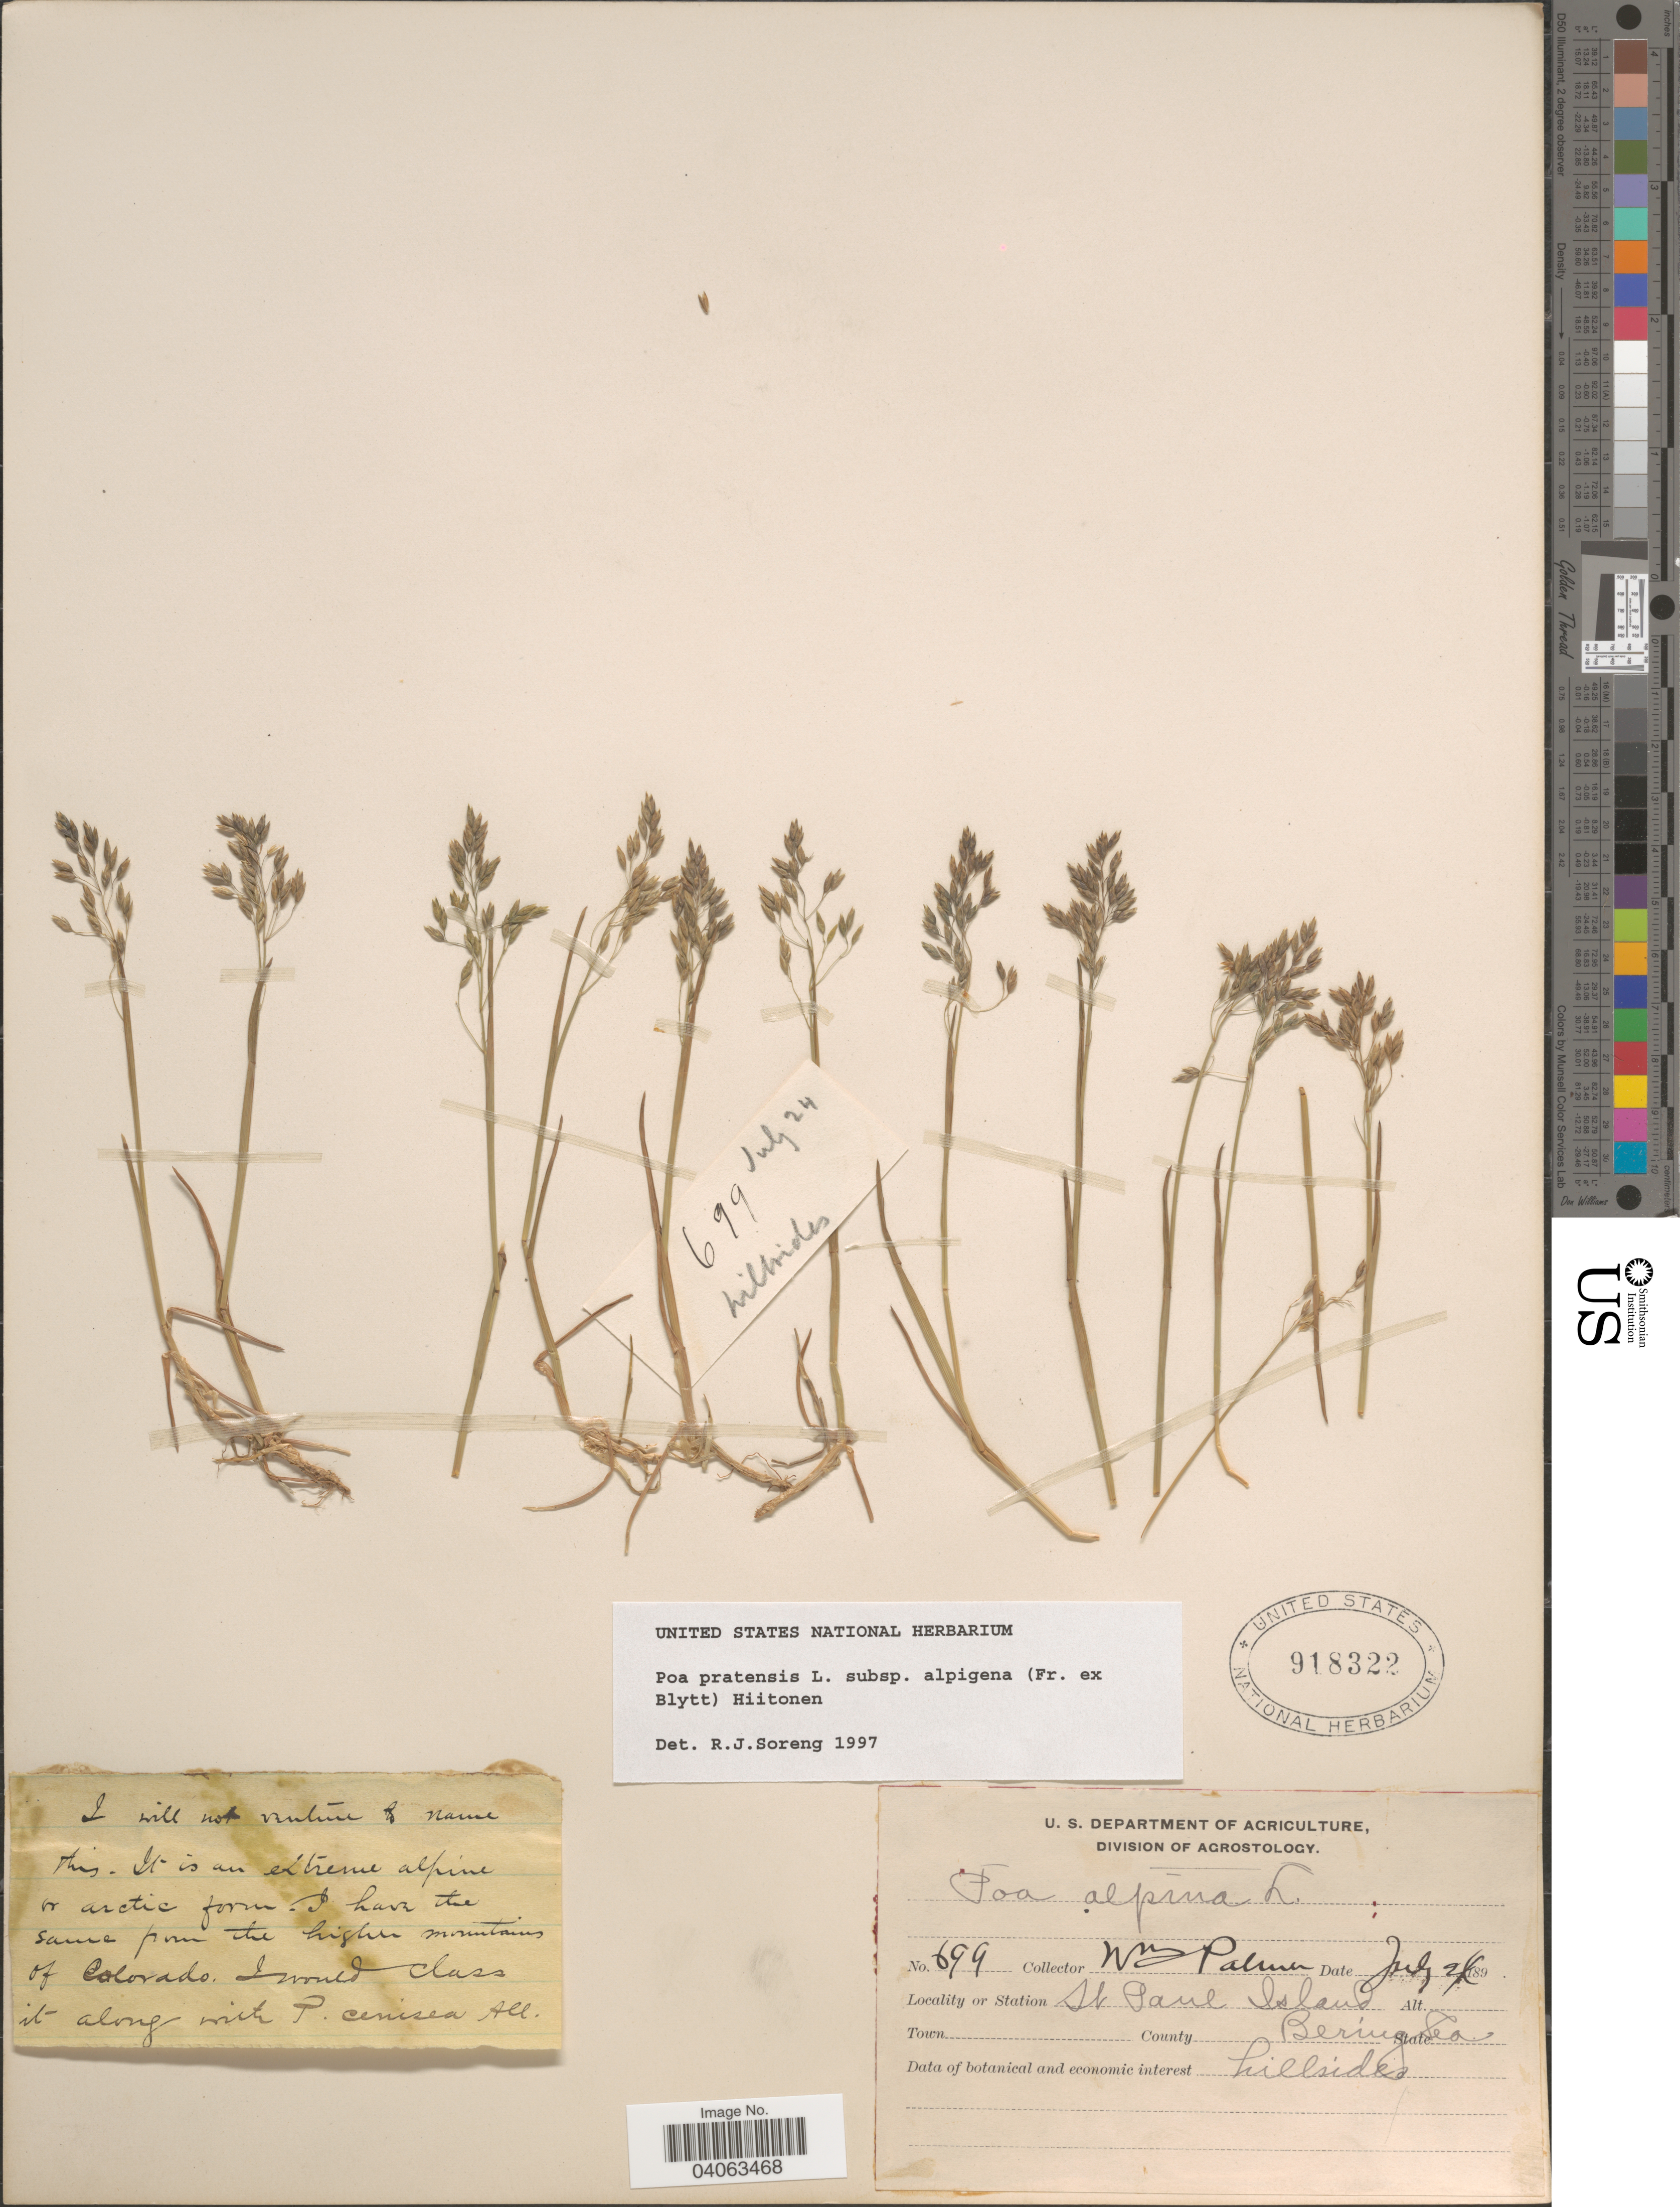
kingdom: Plantae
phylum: Tracheophyta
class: Liliopsida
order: Poales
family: Poaceae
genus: Poa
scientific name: Poa pratensis subsp. alpigena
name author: (Lindm.) Hiitonen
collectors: W. Palmer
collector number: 699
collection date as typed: July 24 189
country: United States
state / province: Alaska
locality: St Paul Island. County Bering Sea.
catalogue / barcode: US 918322